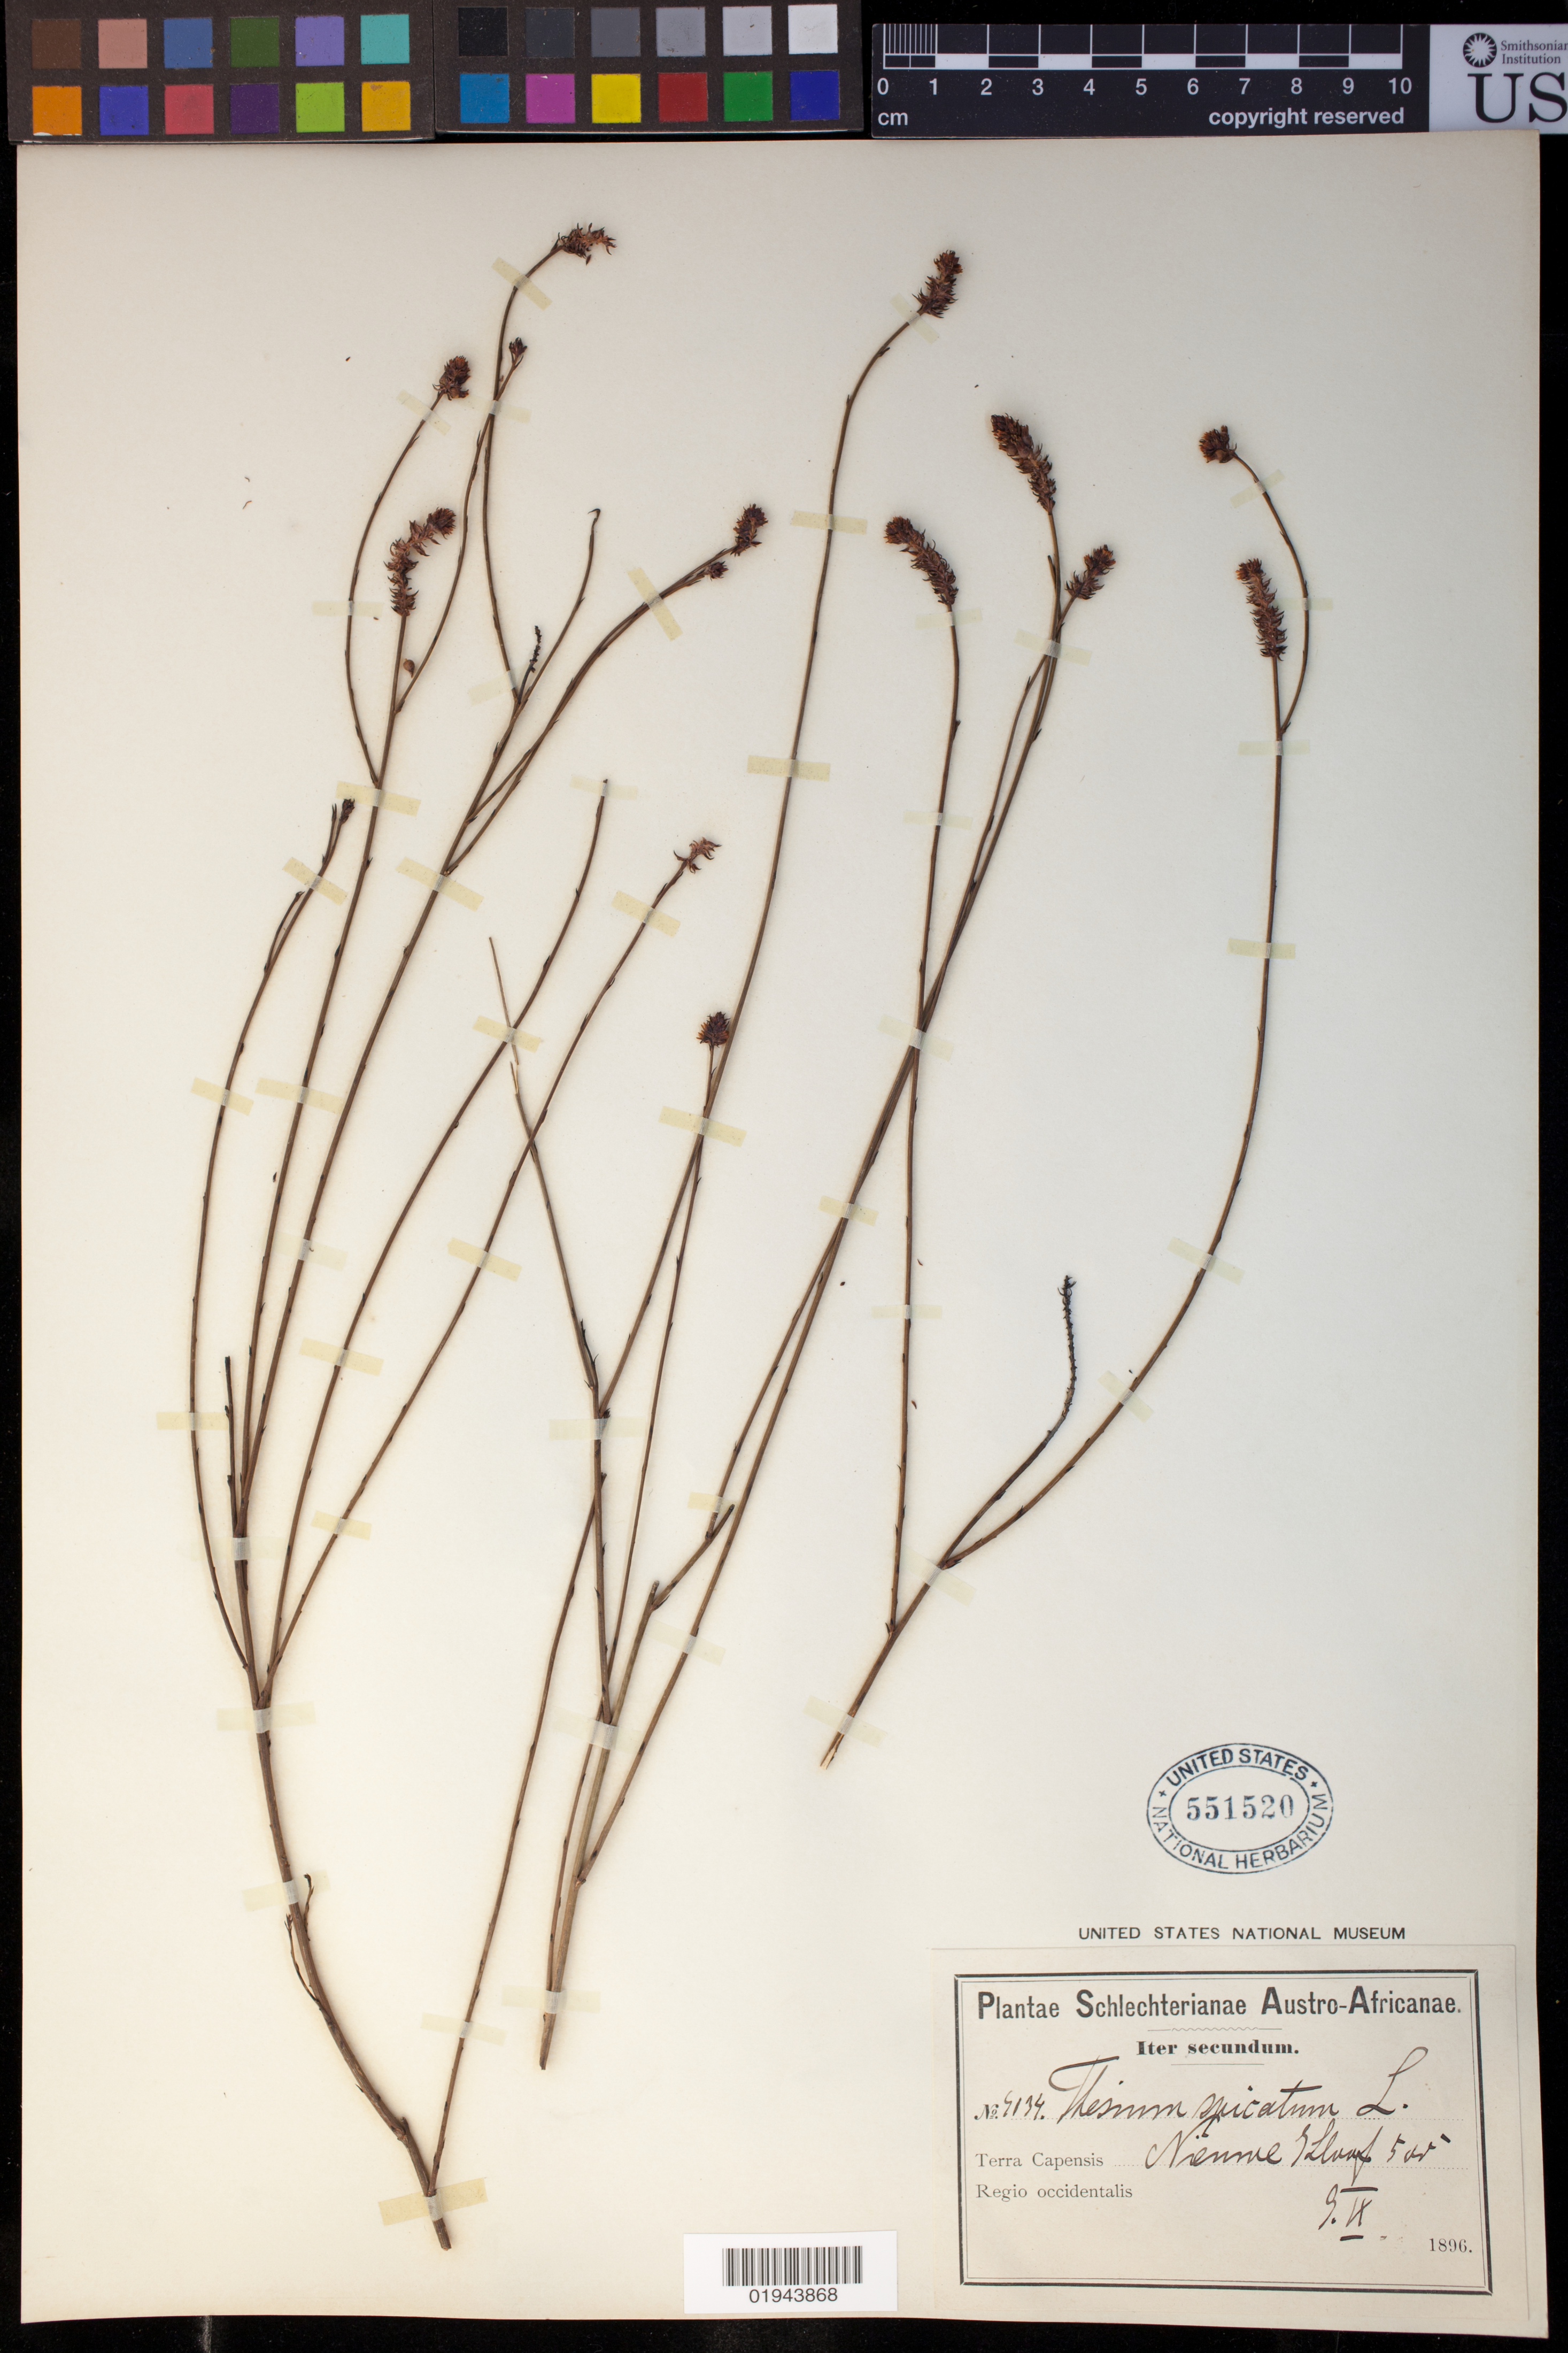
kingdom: Plantae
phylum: Tracheophyta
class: Magnoliopsida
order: Santalales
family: Thesiaceae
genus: Thesium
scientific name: Thesium spicatum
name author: L.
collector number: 9134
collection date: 1896-09-09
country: South Africa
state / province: Eastern Cape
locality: Nieuwe Kloof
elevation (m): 152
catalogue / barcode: US 551520